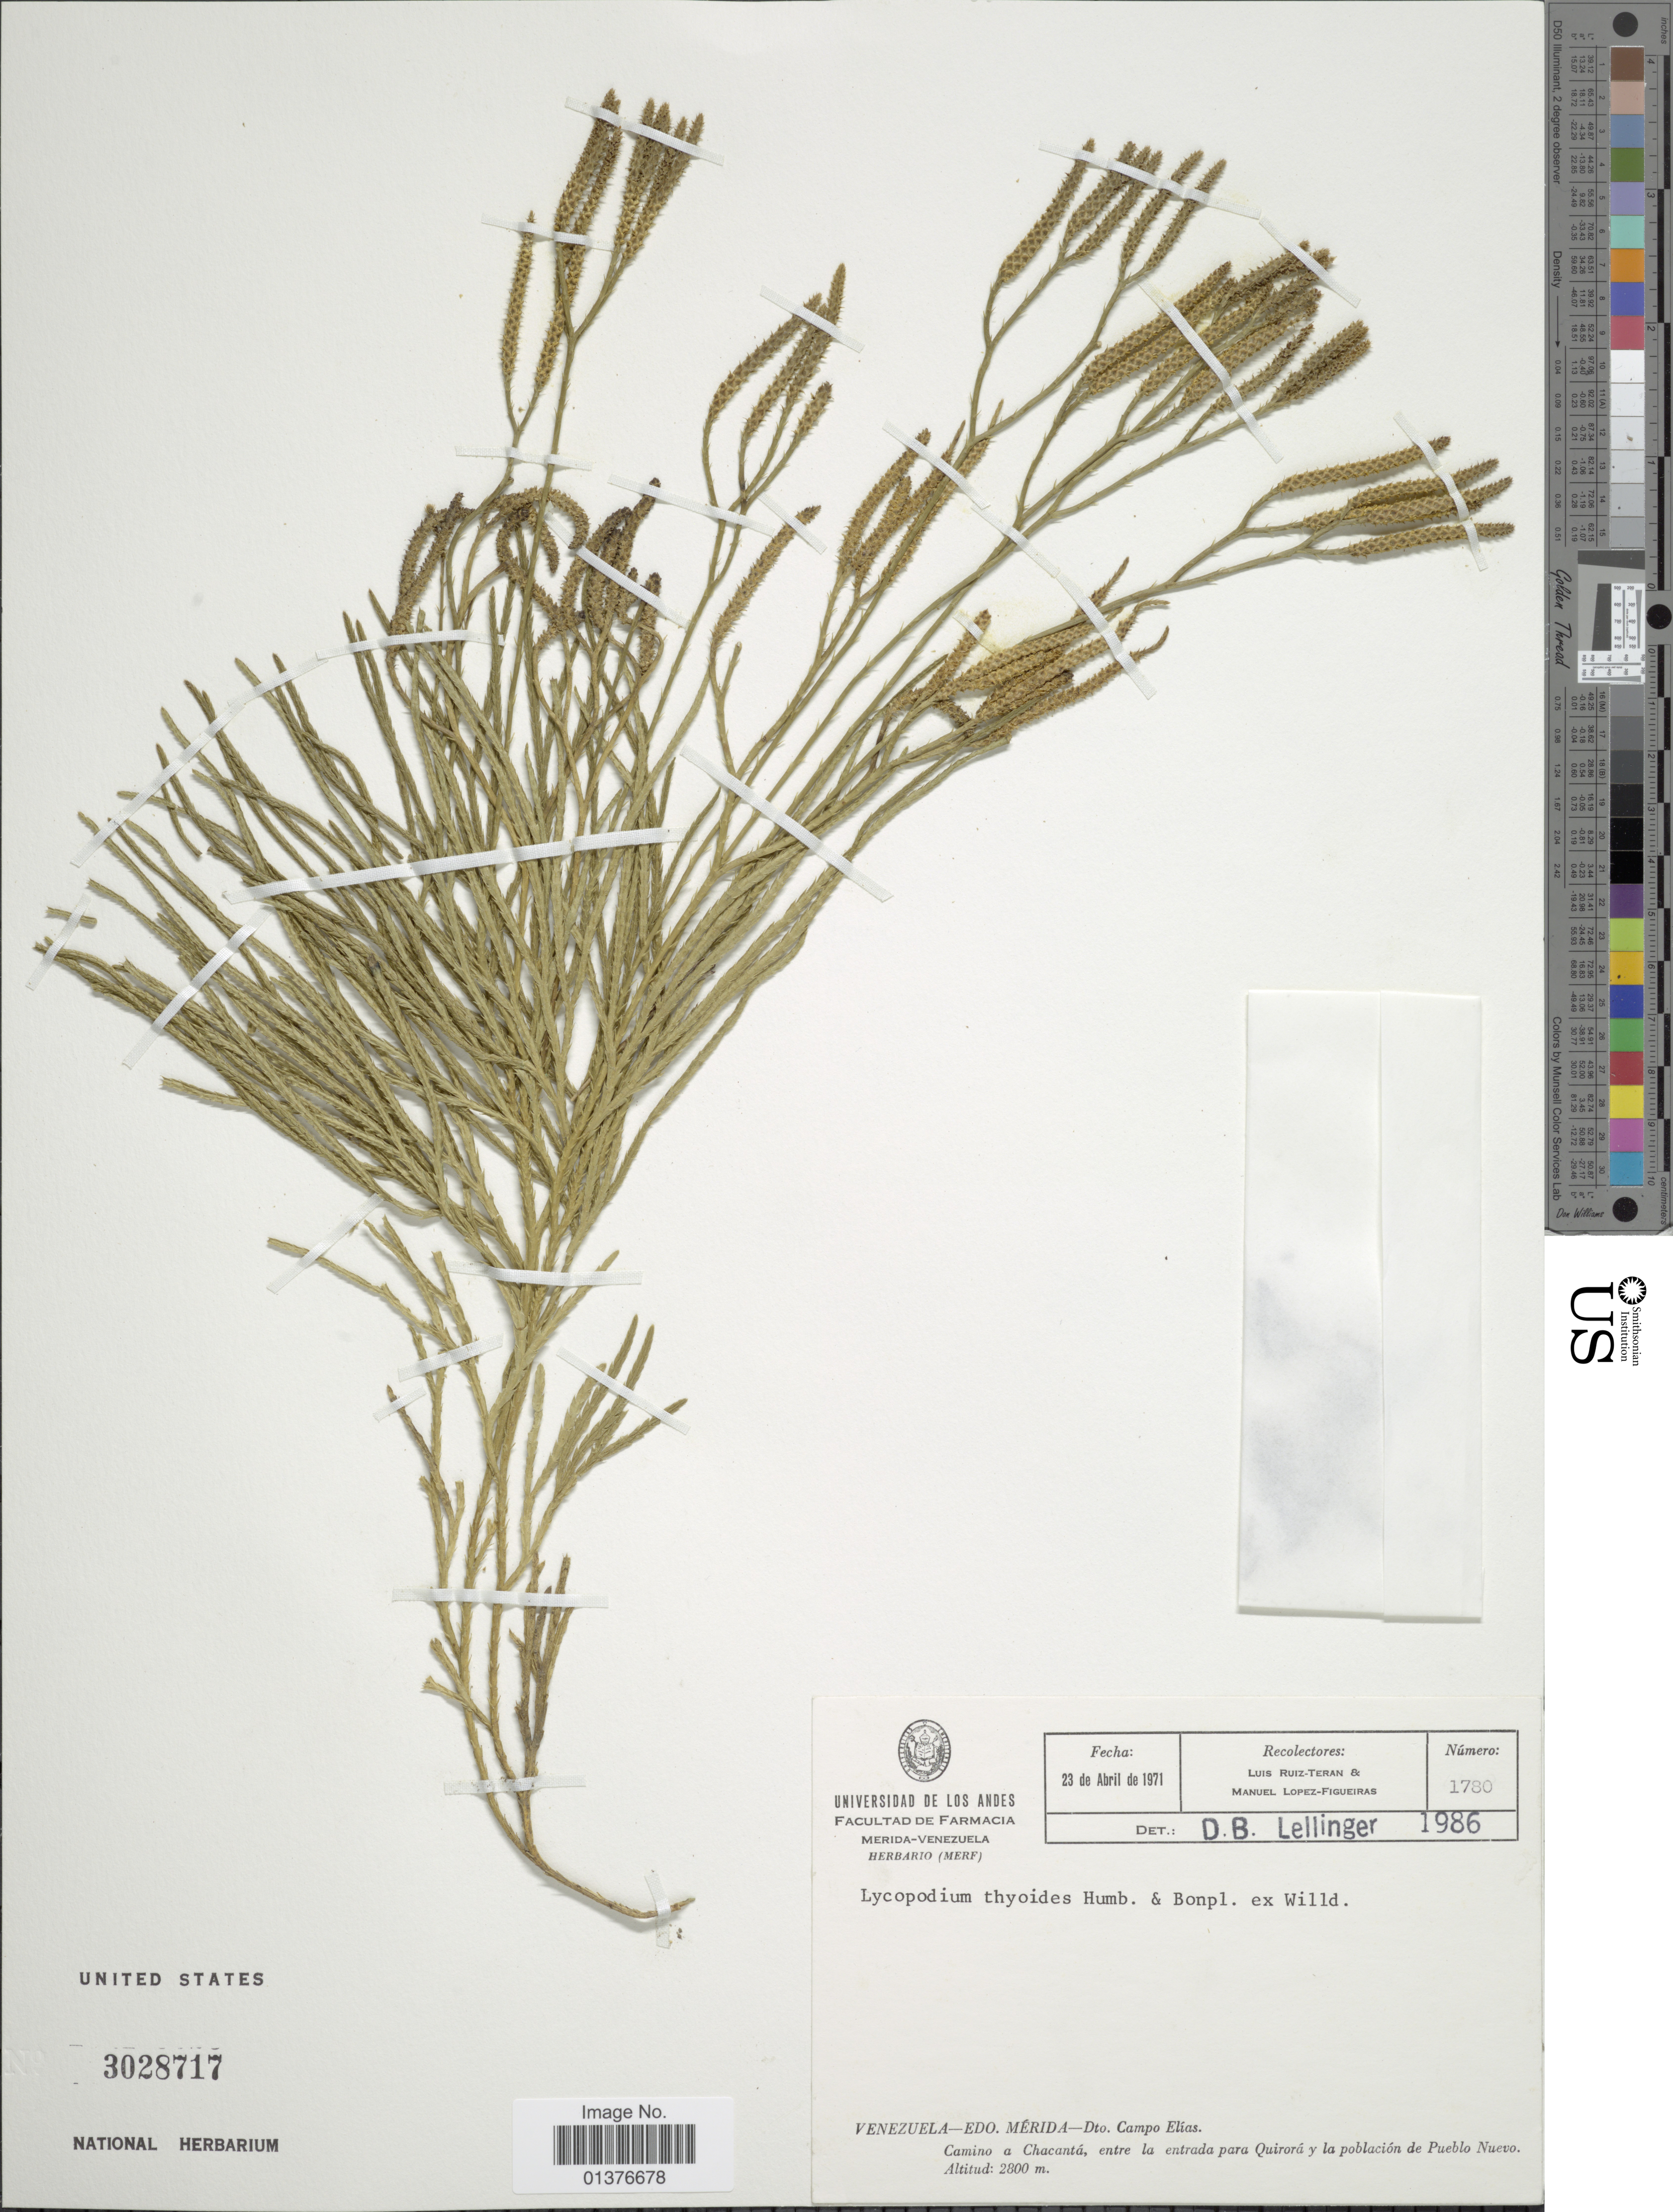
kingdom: Plantae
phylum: Tracheophyta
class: Lycopodiopsida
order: Lycopodiales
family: Lycopodiaceae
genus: Diphasiastrum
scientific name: Diphasiastrum thyoides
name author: (Humb. & Bonpl. ex Willd.) Holub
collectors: L. E. Ruíz-Terán & M. López Figueiras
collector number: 1780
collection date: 1971-04-23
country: Venezuela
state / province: Mérida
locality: Dto.Campo Elias, Camino a Chacantá, entre la entrada para Quirora y la poblacion de Pueblo Nuevo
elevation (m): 2800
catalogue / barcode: US 3028717